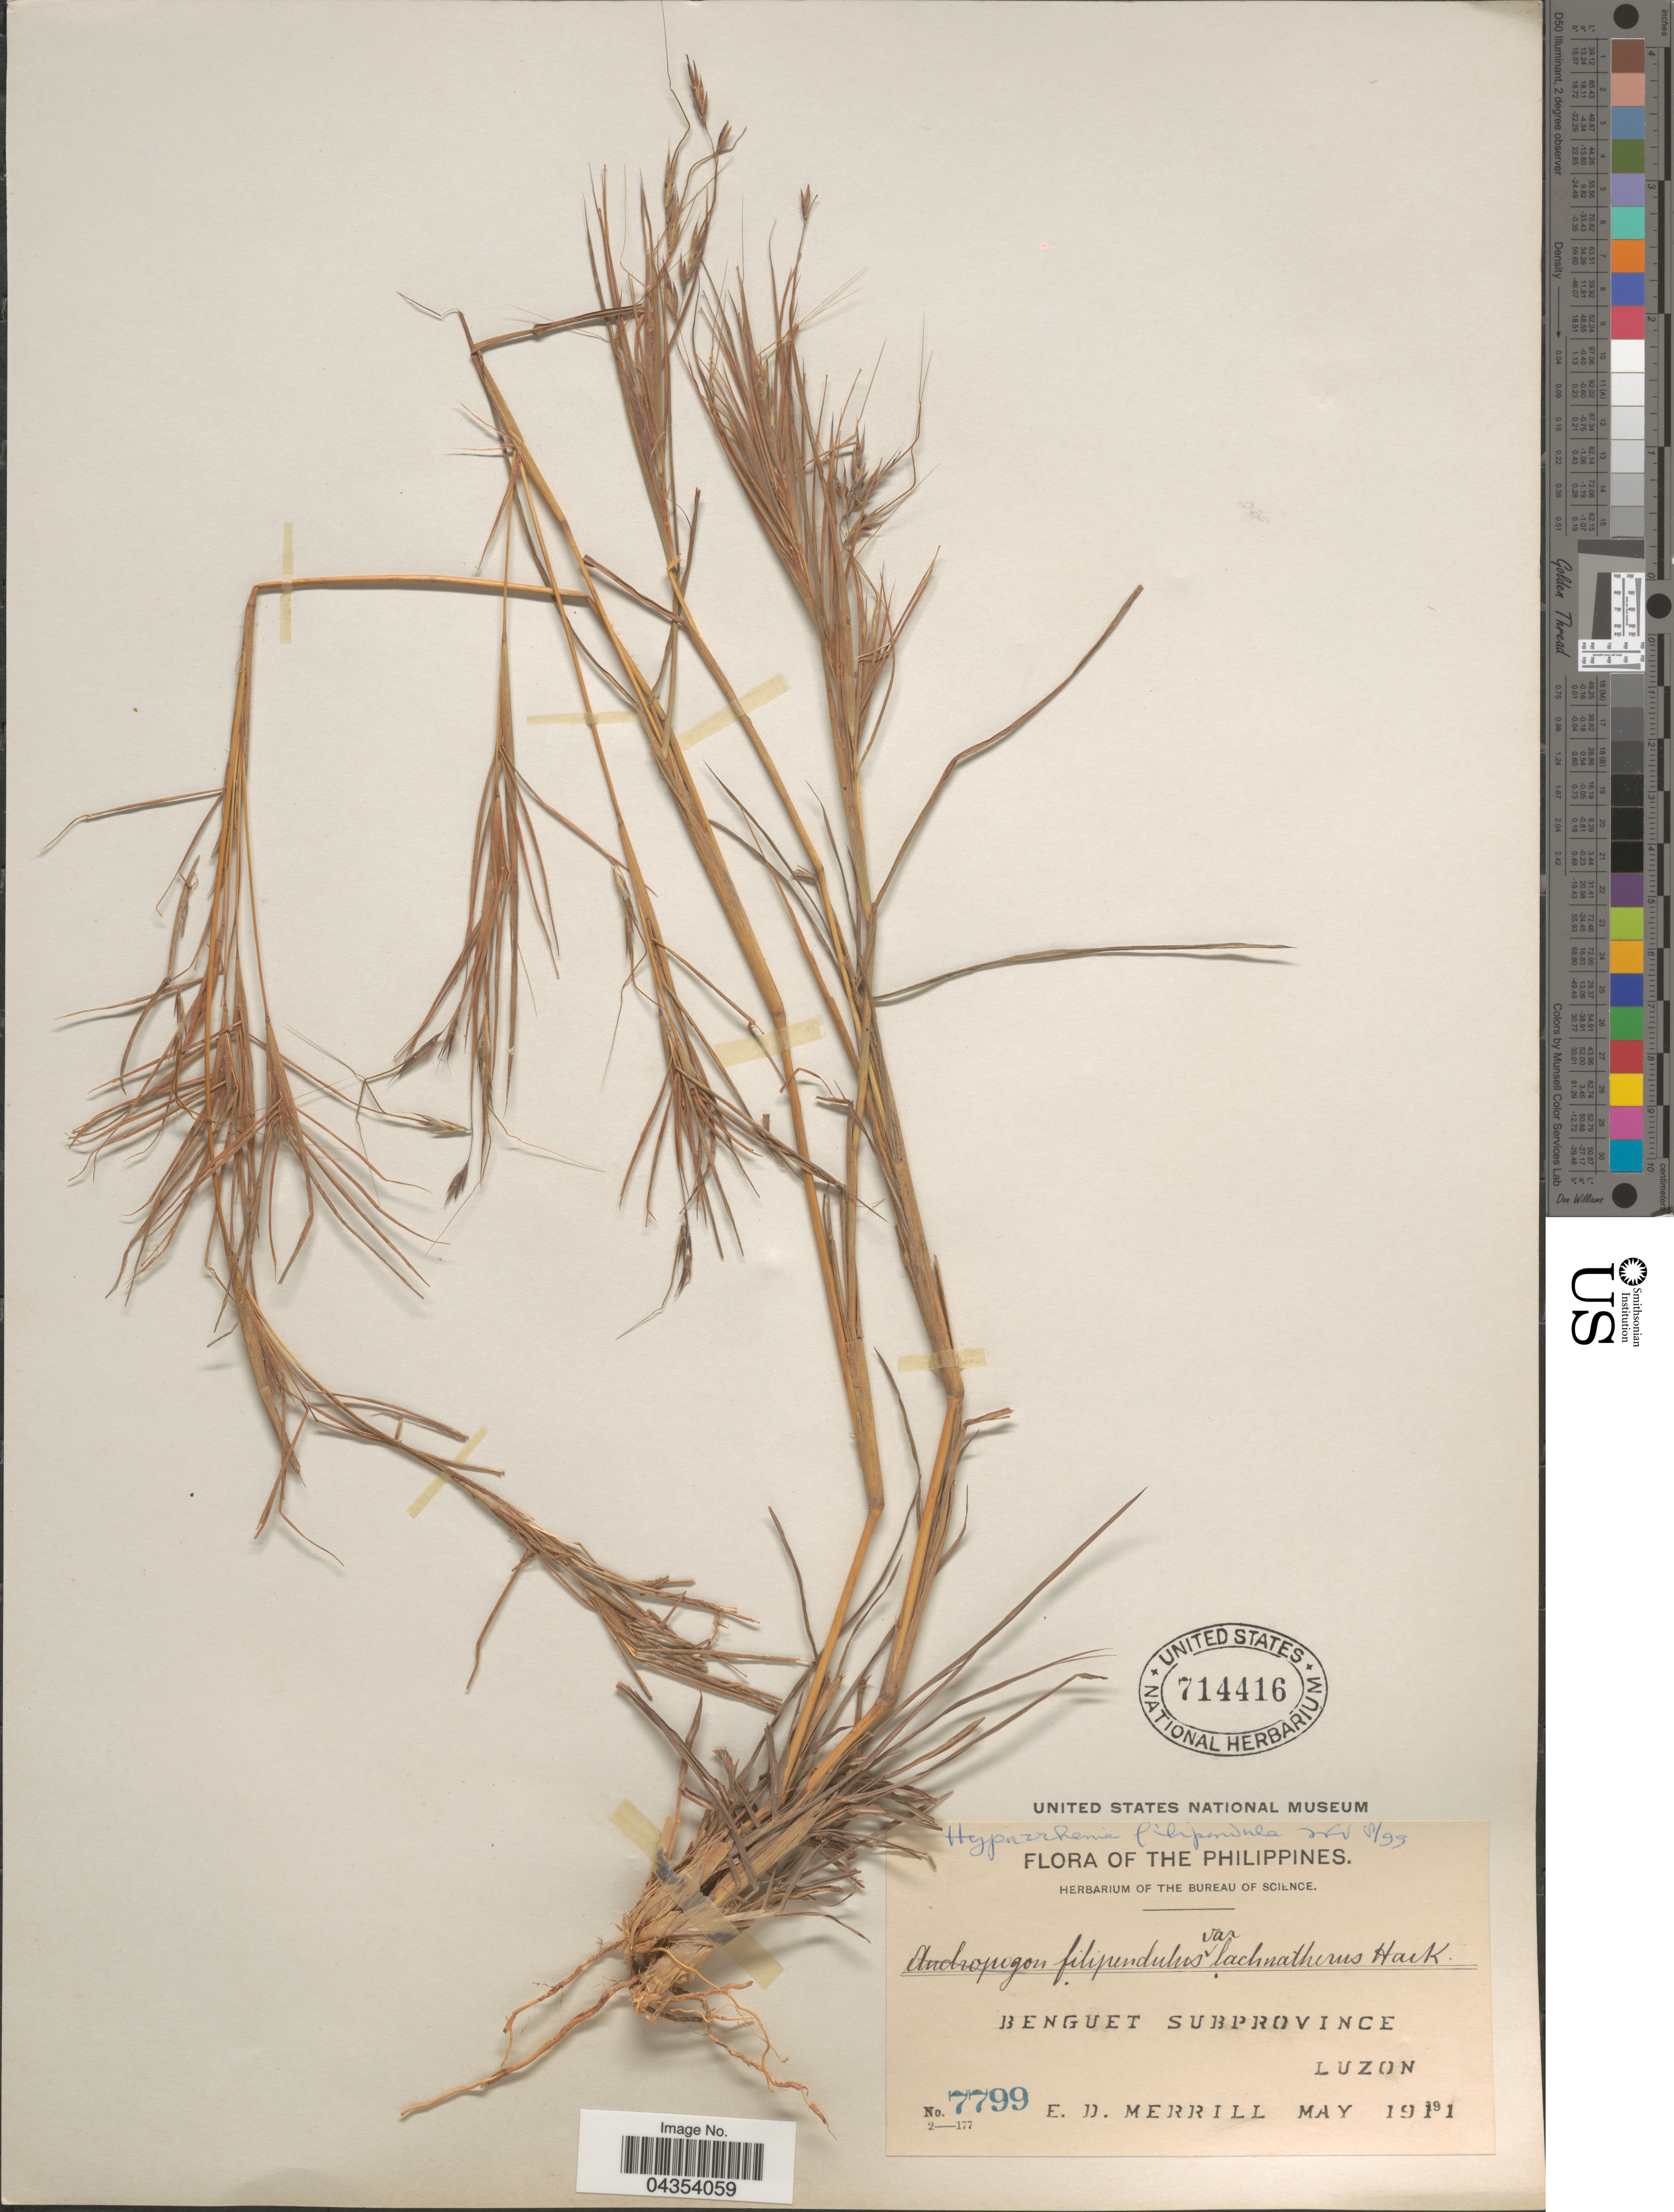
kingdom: Plantae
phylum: Tracheophyta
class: Liliopsida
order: Poales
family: Poaceae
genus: Hyparrhenia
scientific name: Hyparrhenia filipendula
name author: (Hochr.) Stapf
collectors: E. D. Merrill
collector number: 7799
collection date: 1911-05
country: Philippines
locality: The Philippines. Benguet Subprovince. Luzon.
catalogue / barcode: US 714416